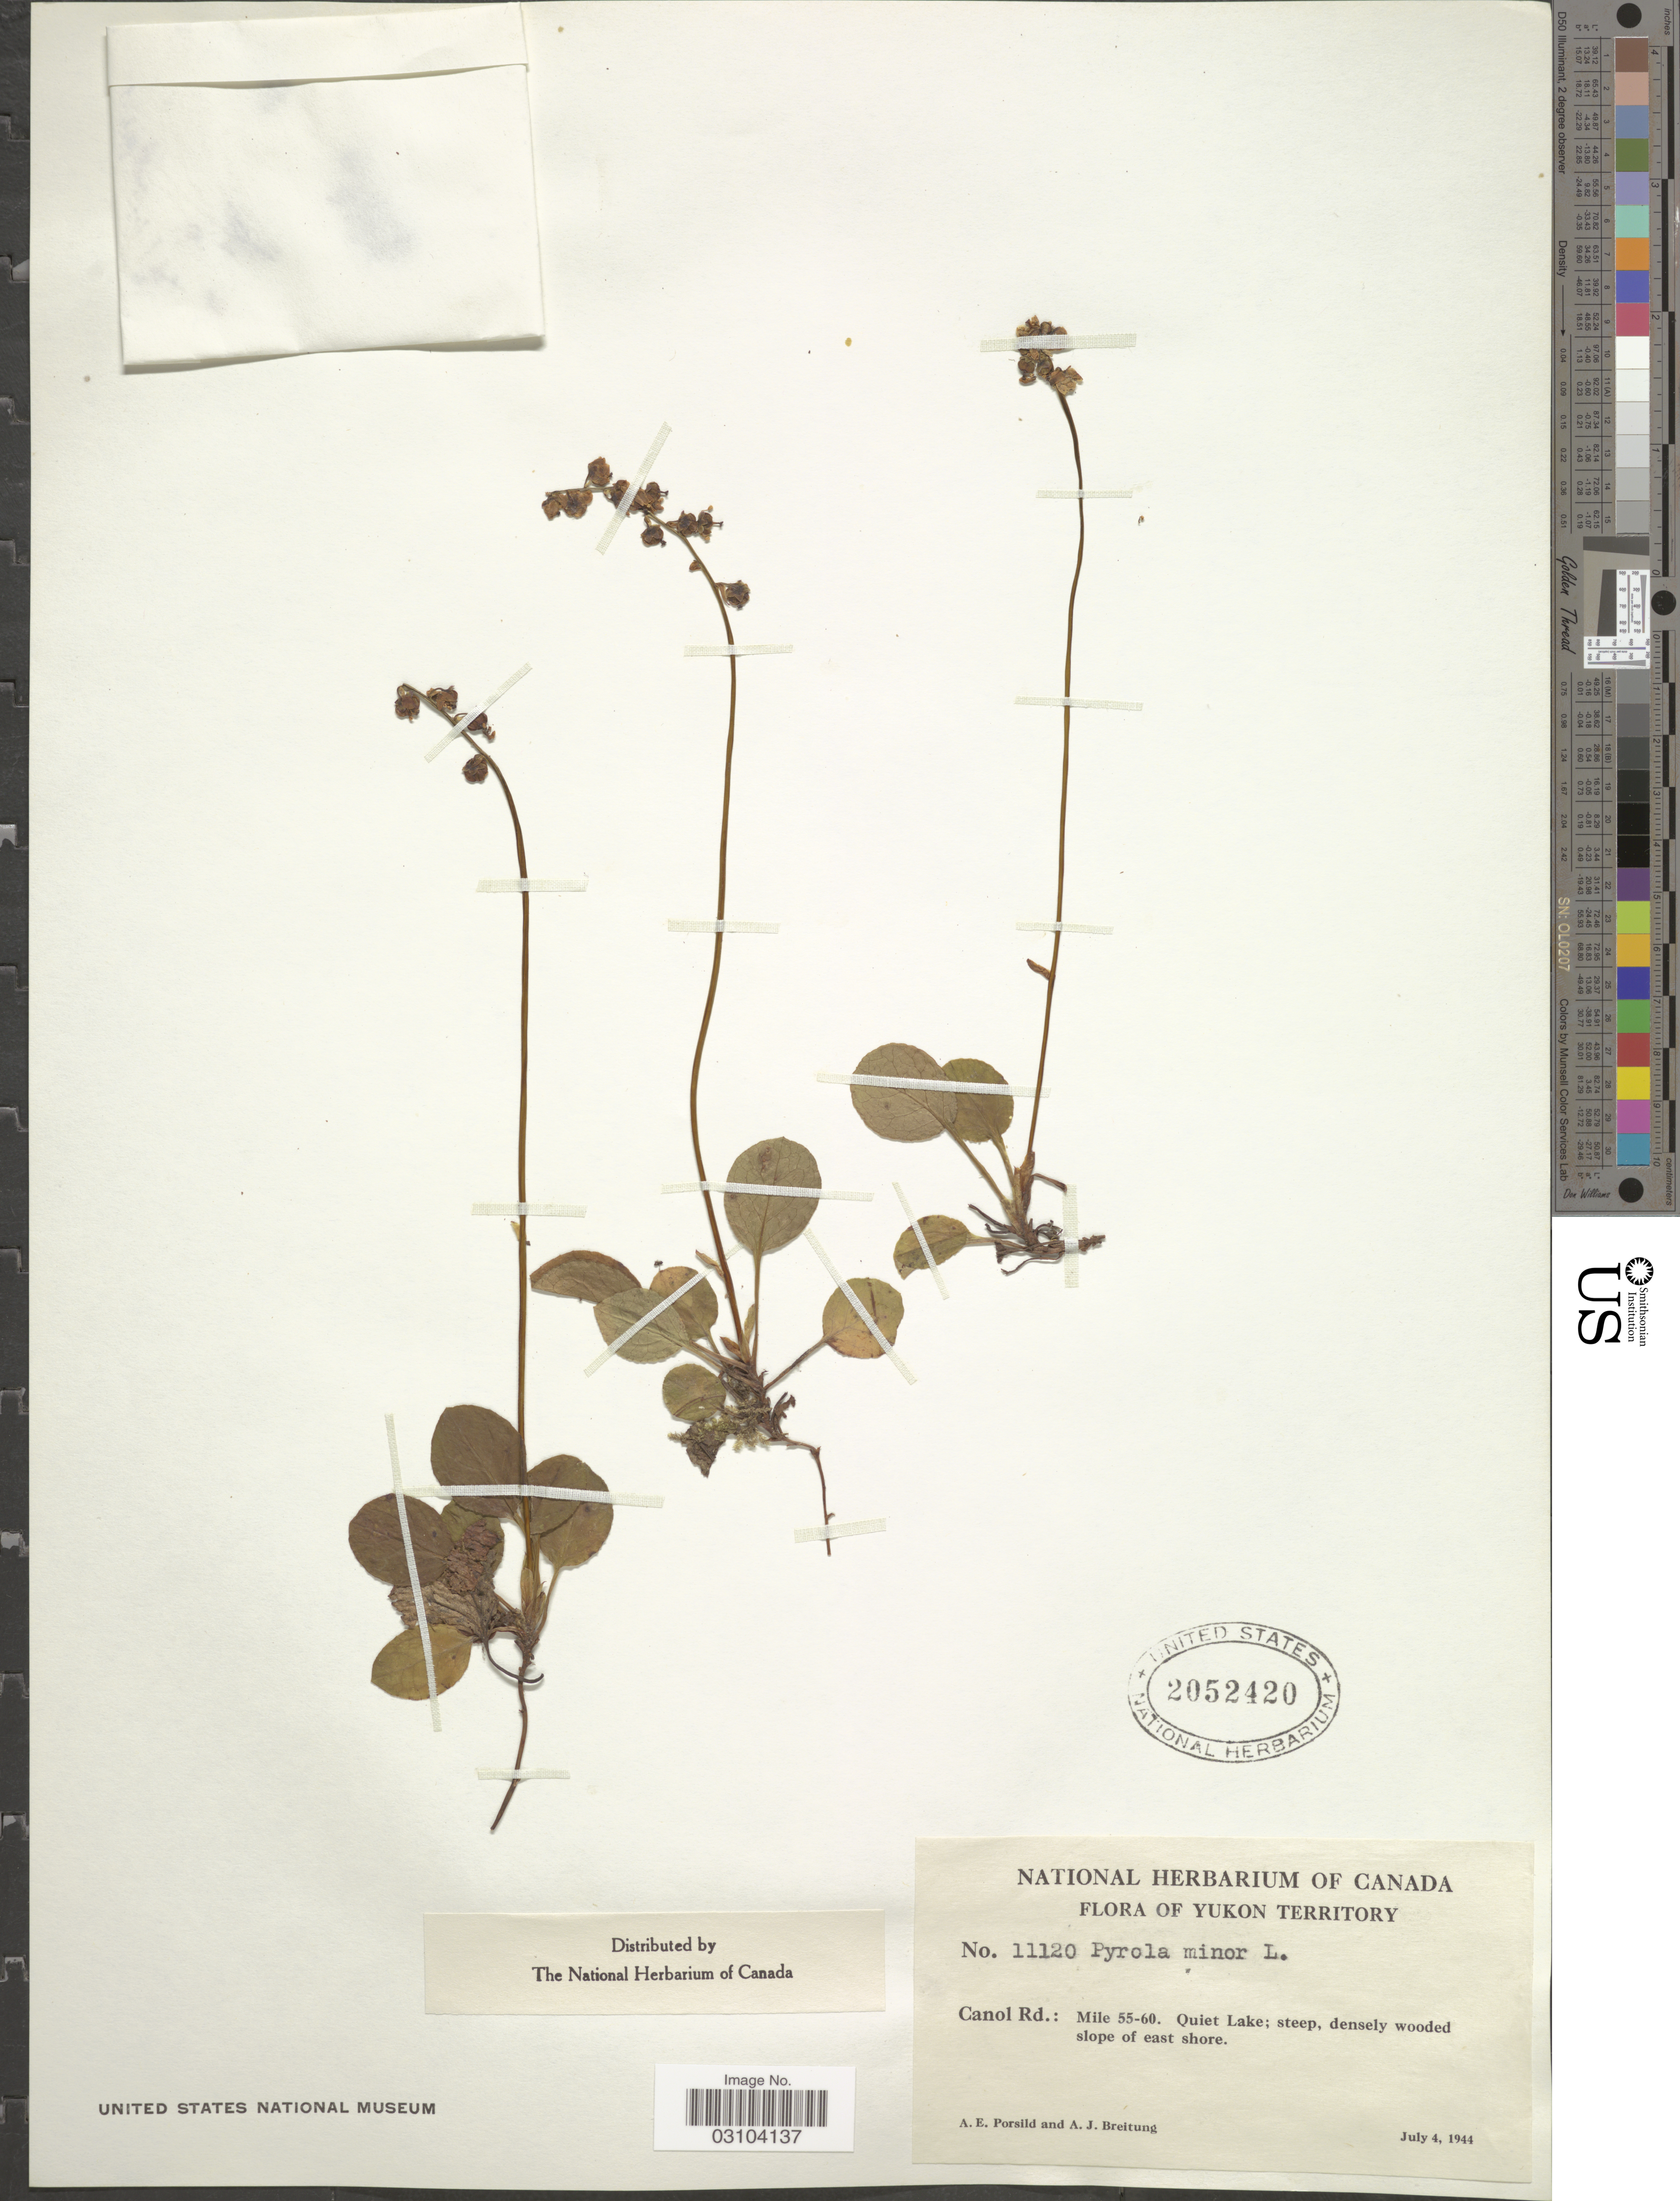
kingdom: Plantae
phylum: Tracheophyta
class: Magnoliopsida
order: Ericales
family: Ericaceae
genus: Pyrola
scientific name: Pyrola minor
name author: L.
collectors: A. E. Porsild & A. Breitung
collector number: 11120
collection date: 1944-07-04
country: Canada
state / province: Yukon Territory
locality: Canol Rd.: Mile 55-60. Quiet Lake.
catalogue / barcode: US 2052420